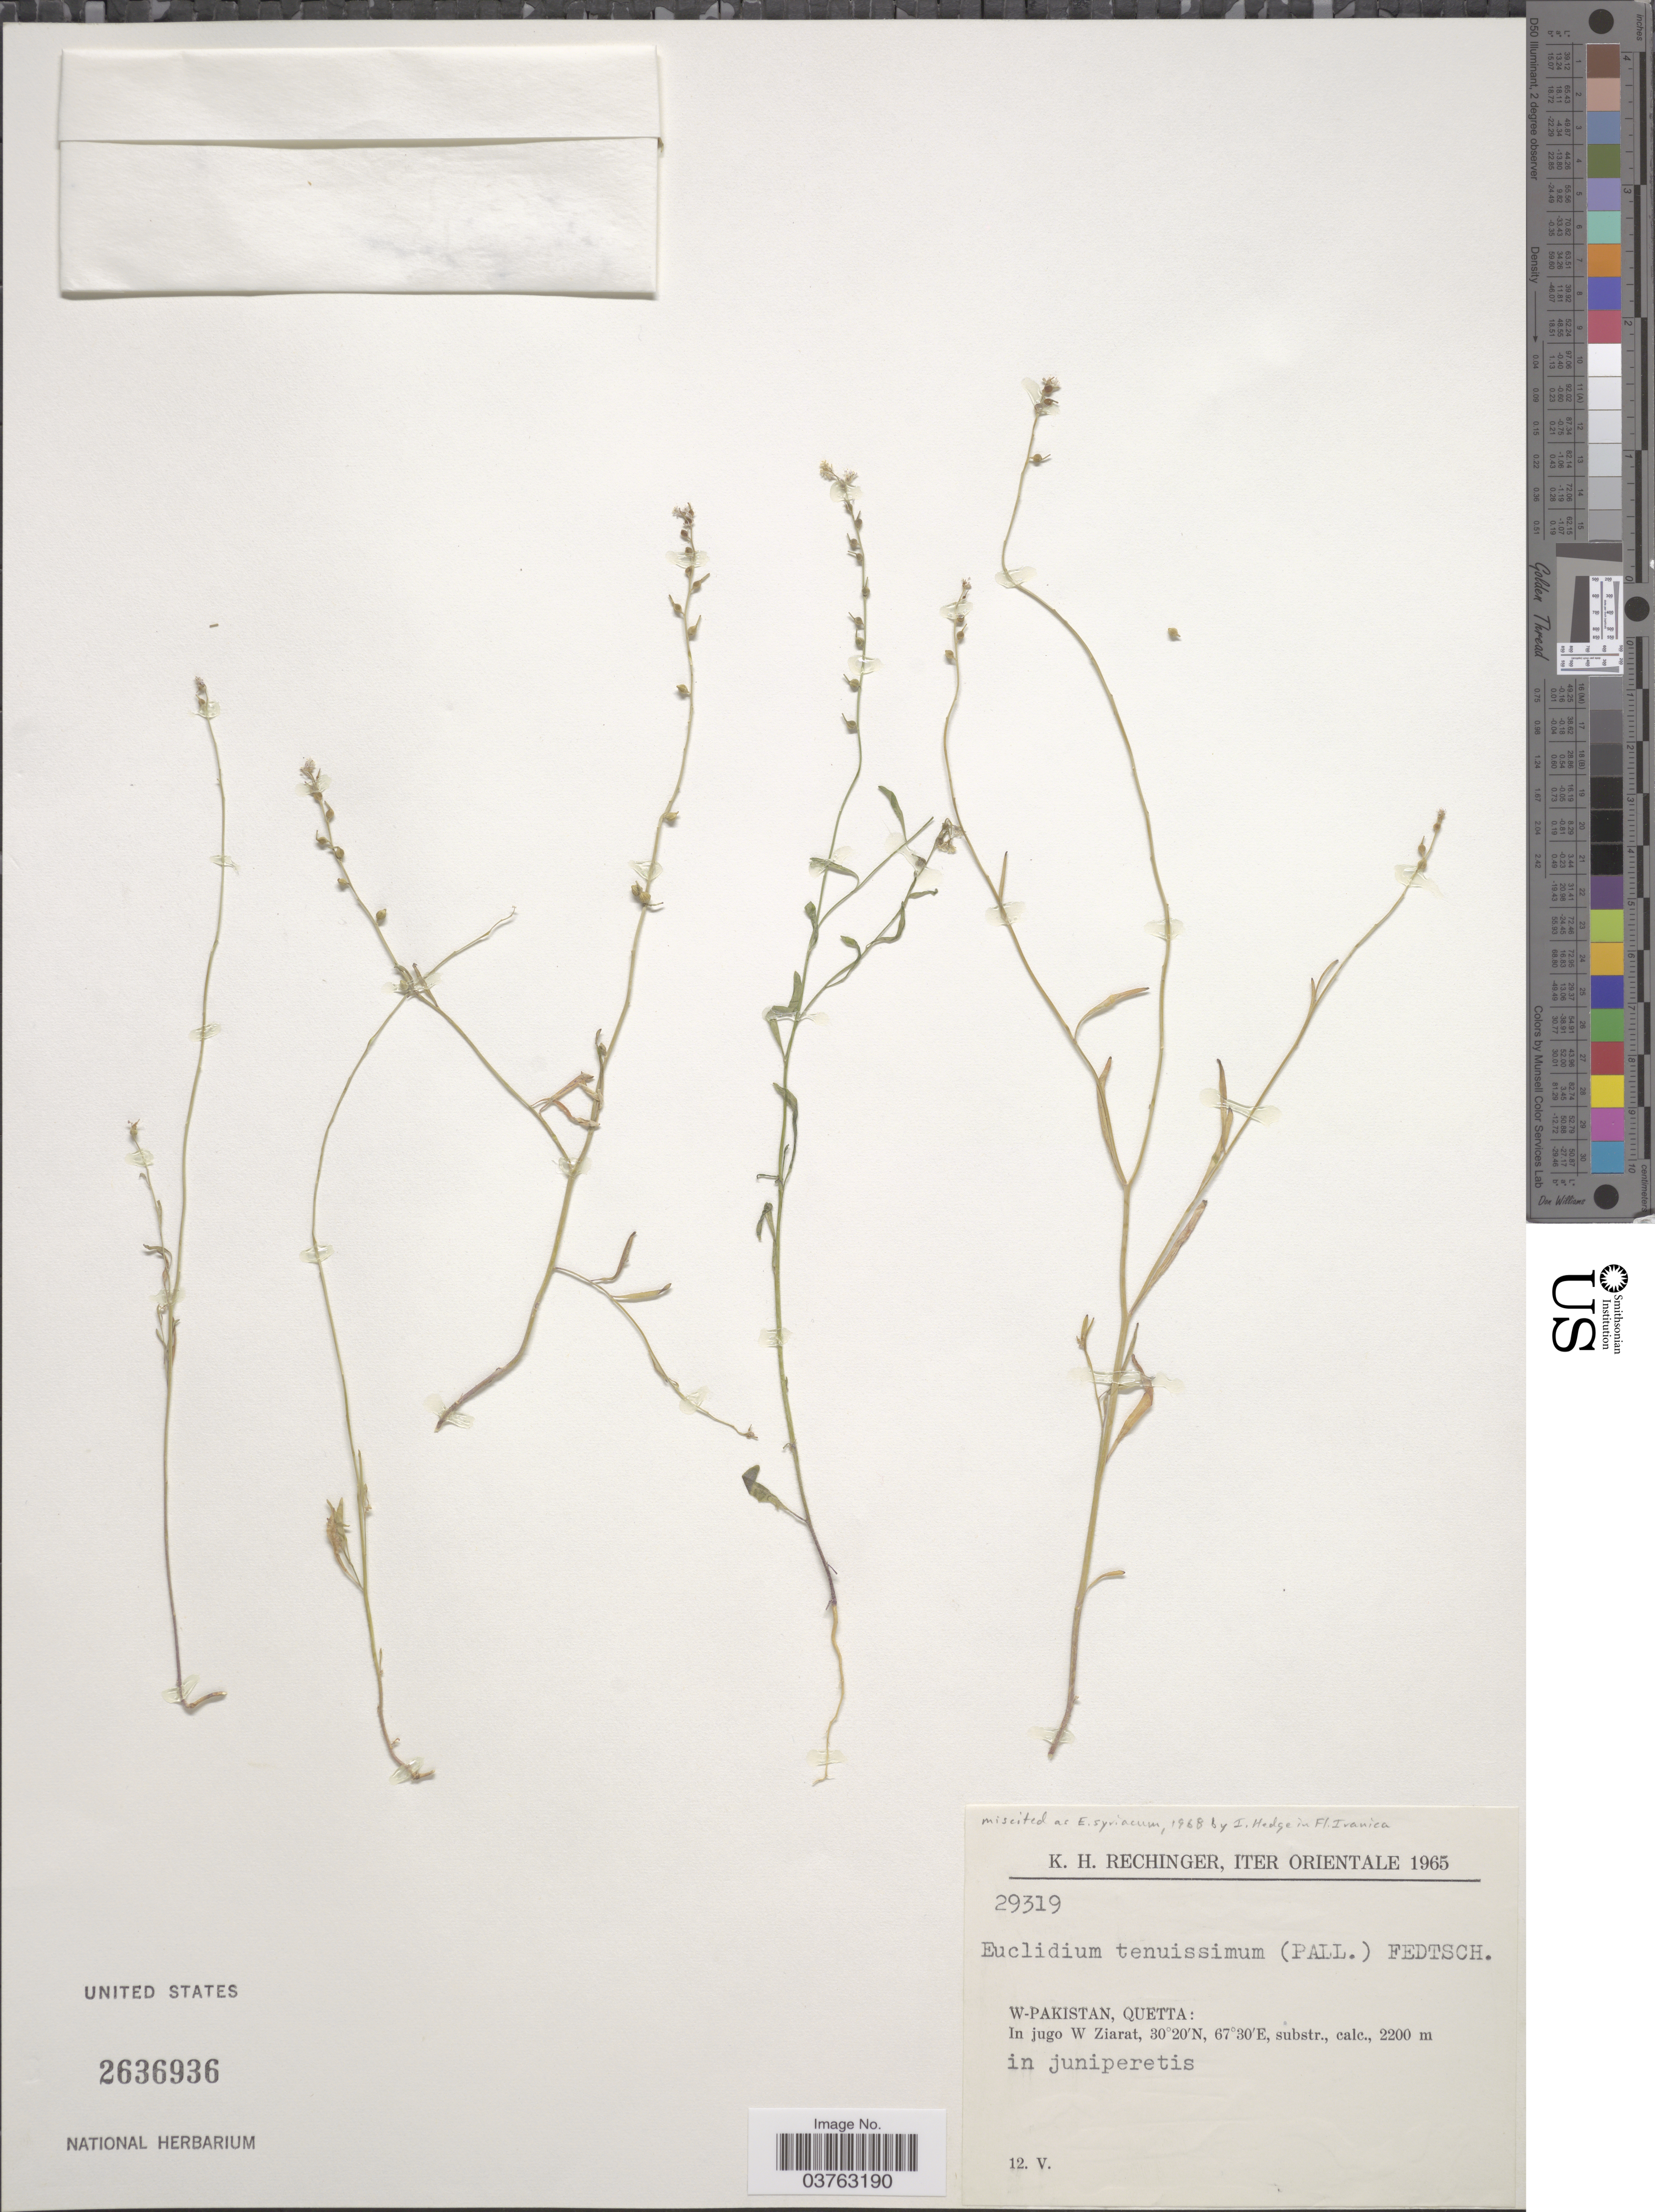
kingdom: Plantae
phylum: Tracheophyta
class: Magnoliopsida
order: Brassicales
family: Brassicaceae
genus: Euclidium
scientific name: Euclidium tenuissimum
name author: (Pall.) B. Fedtsch.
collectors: K. H. Rechinger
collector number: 29319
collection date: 1965-05-12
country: Pakistan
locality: Iter Orientale. W-Pakistan, Quetta: In jugo W Ziarat.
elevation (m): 2200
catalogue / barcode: US 2636936